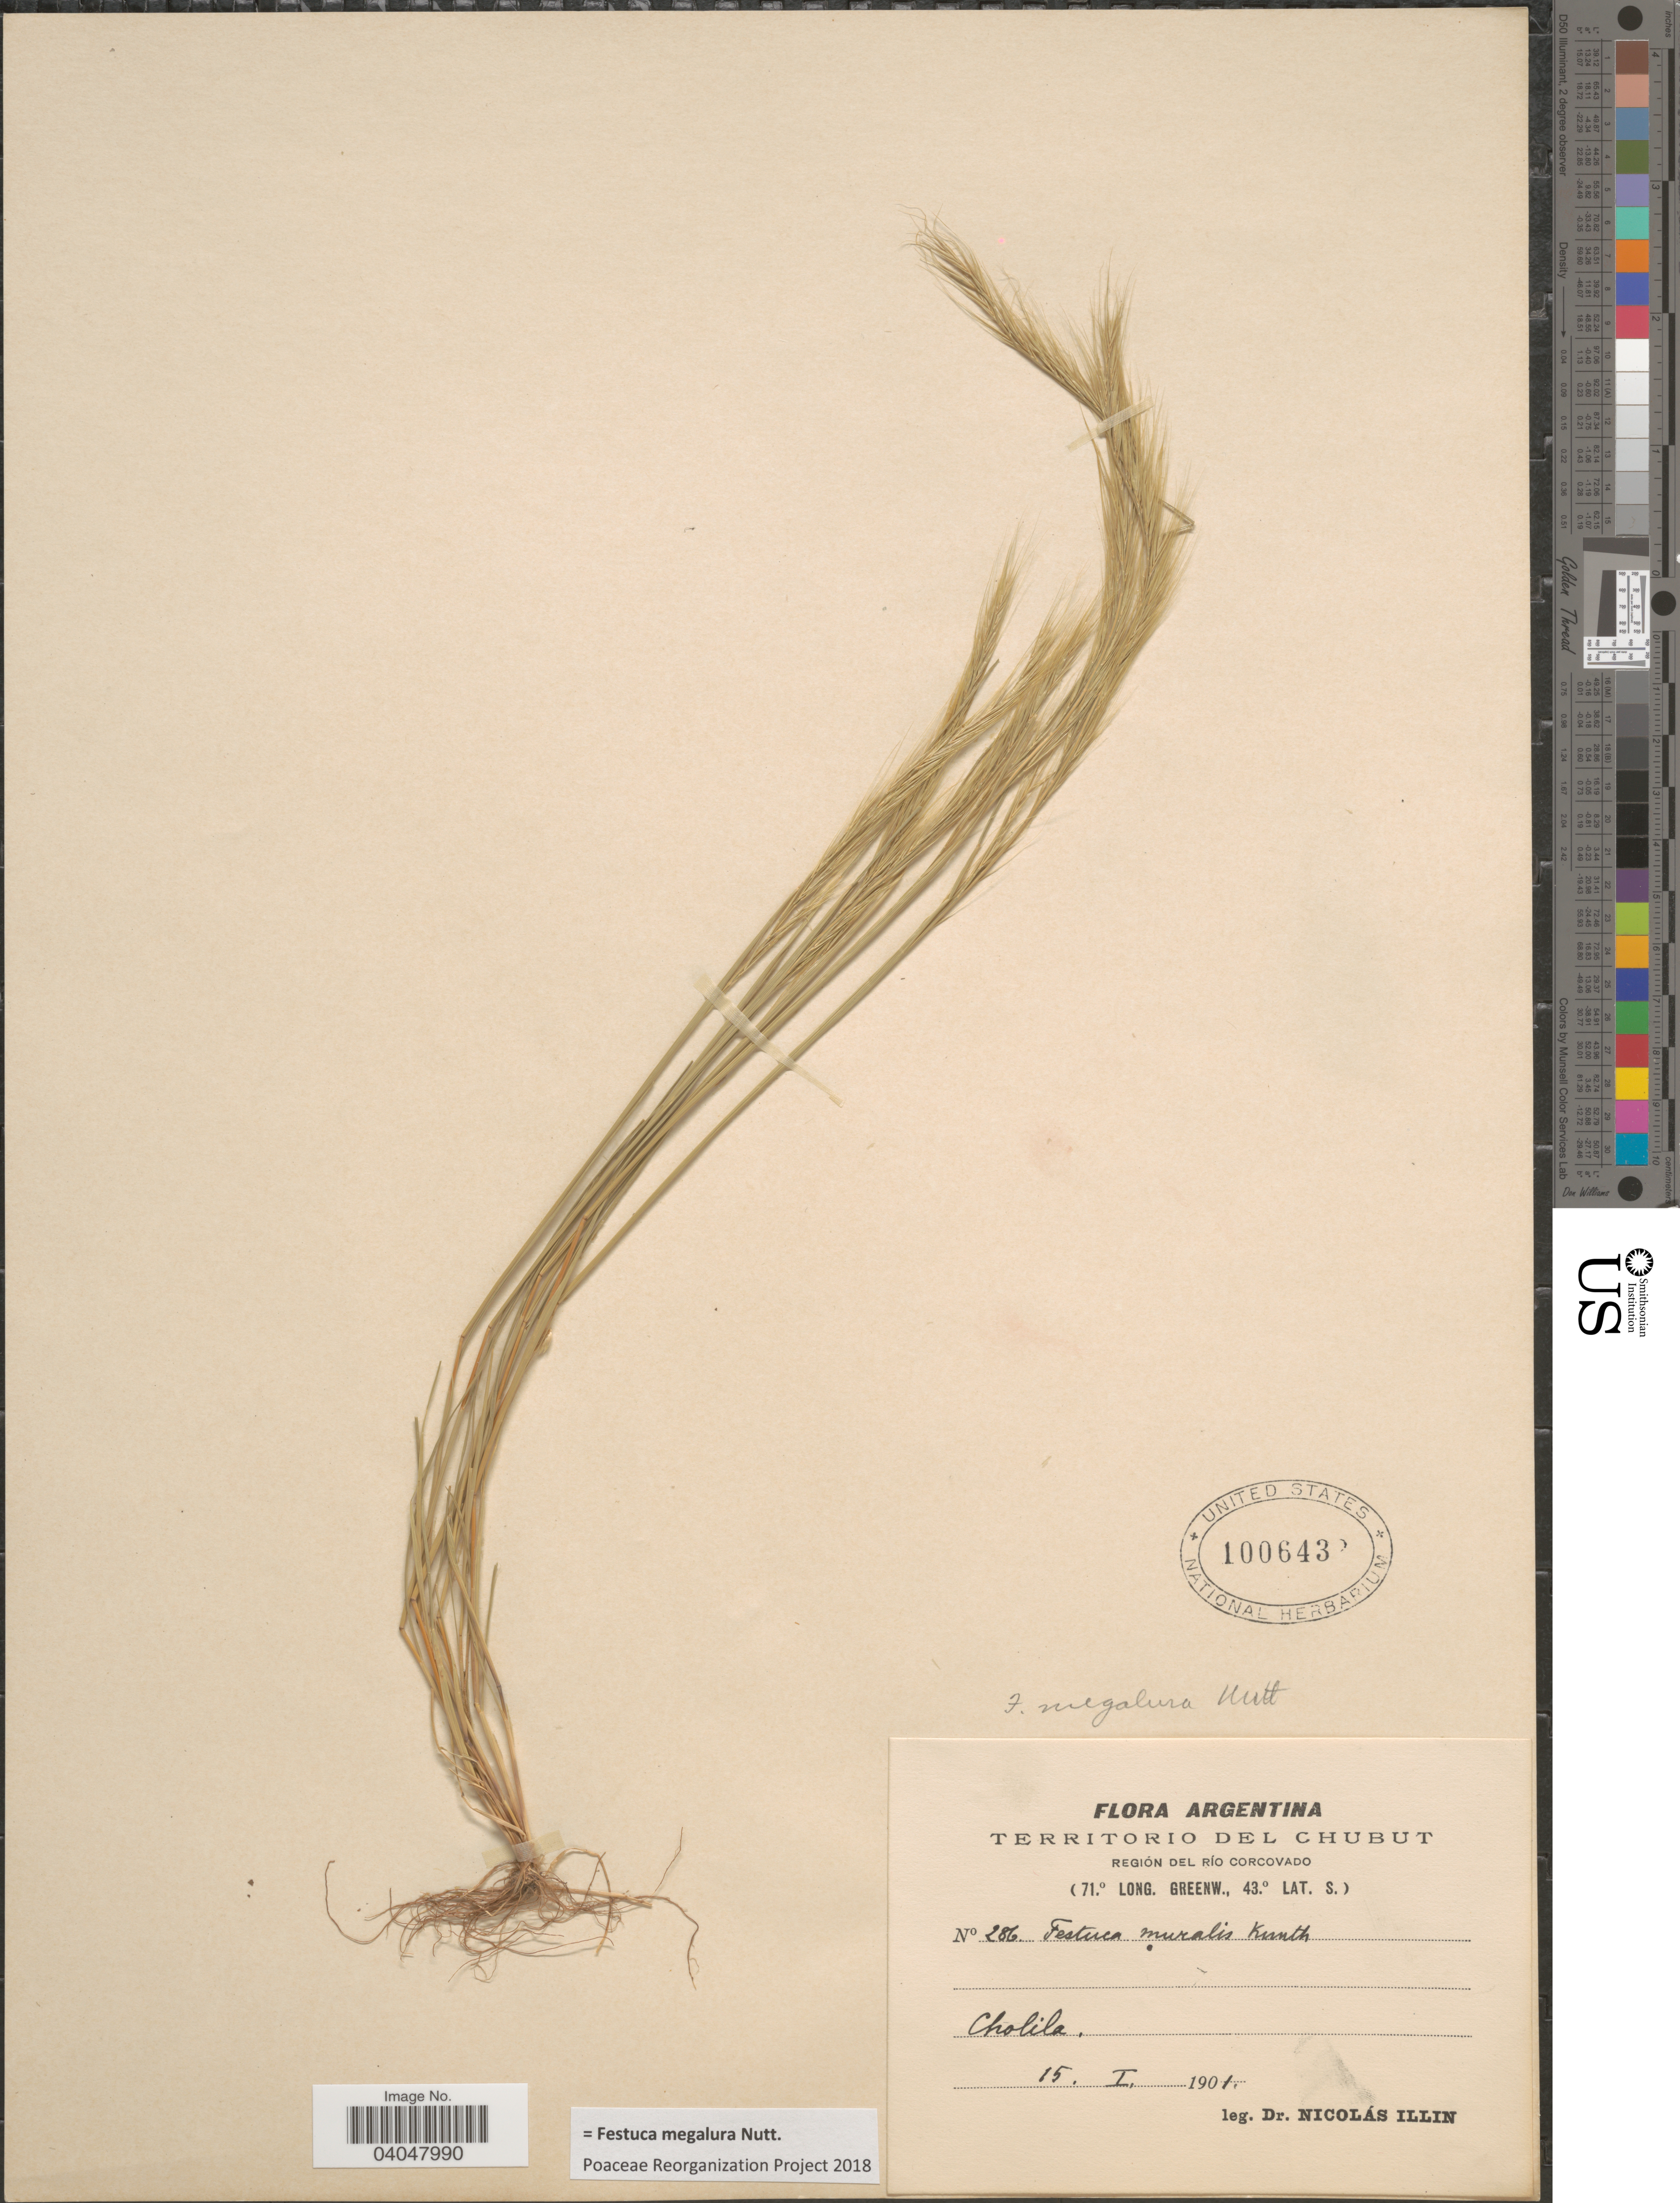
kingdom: Plantae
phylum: Tracheophyta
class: Liliopsida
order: Poales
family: Poaceae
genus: Festuca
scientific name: Festuca megalura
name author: Nutt.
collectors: N. Illin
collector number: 286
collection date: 1901-01-15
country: Argentina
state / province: Chubut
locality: Territorio del Chubut. Región del Río Corcovado. Cholila.